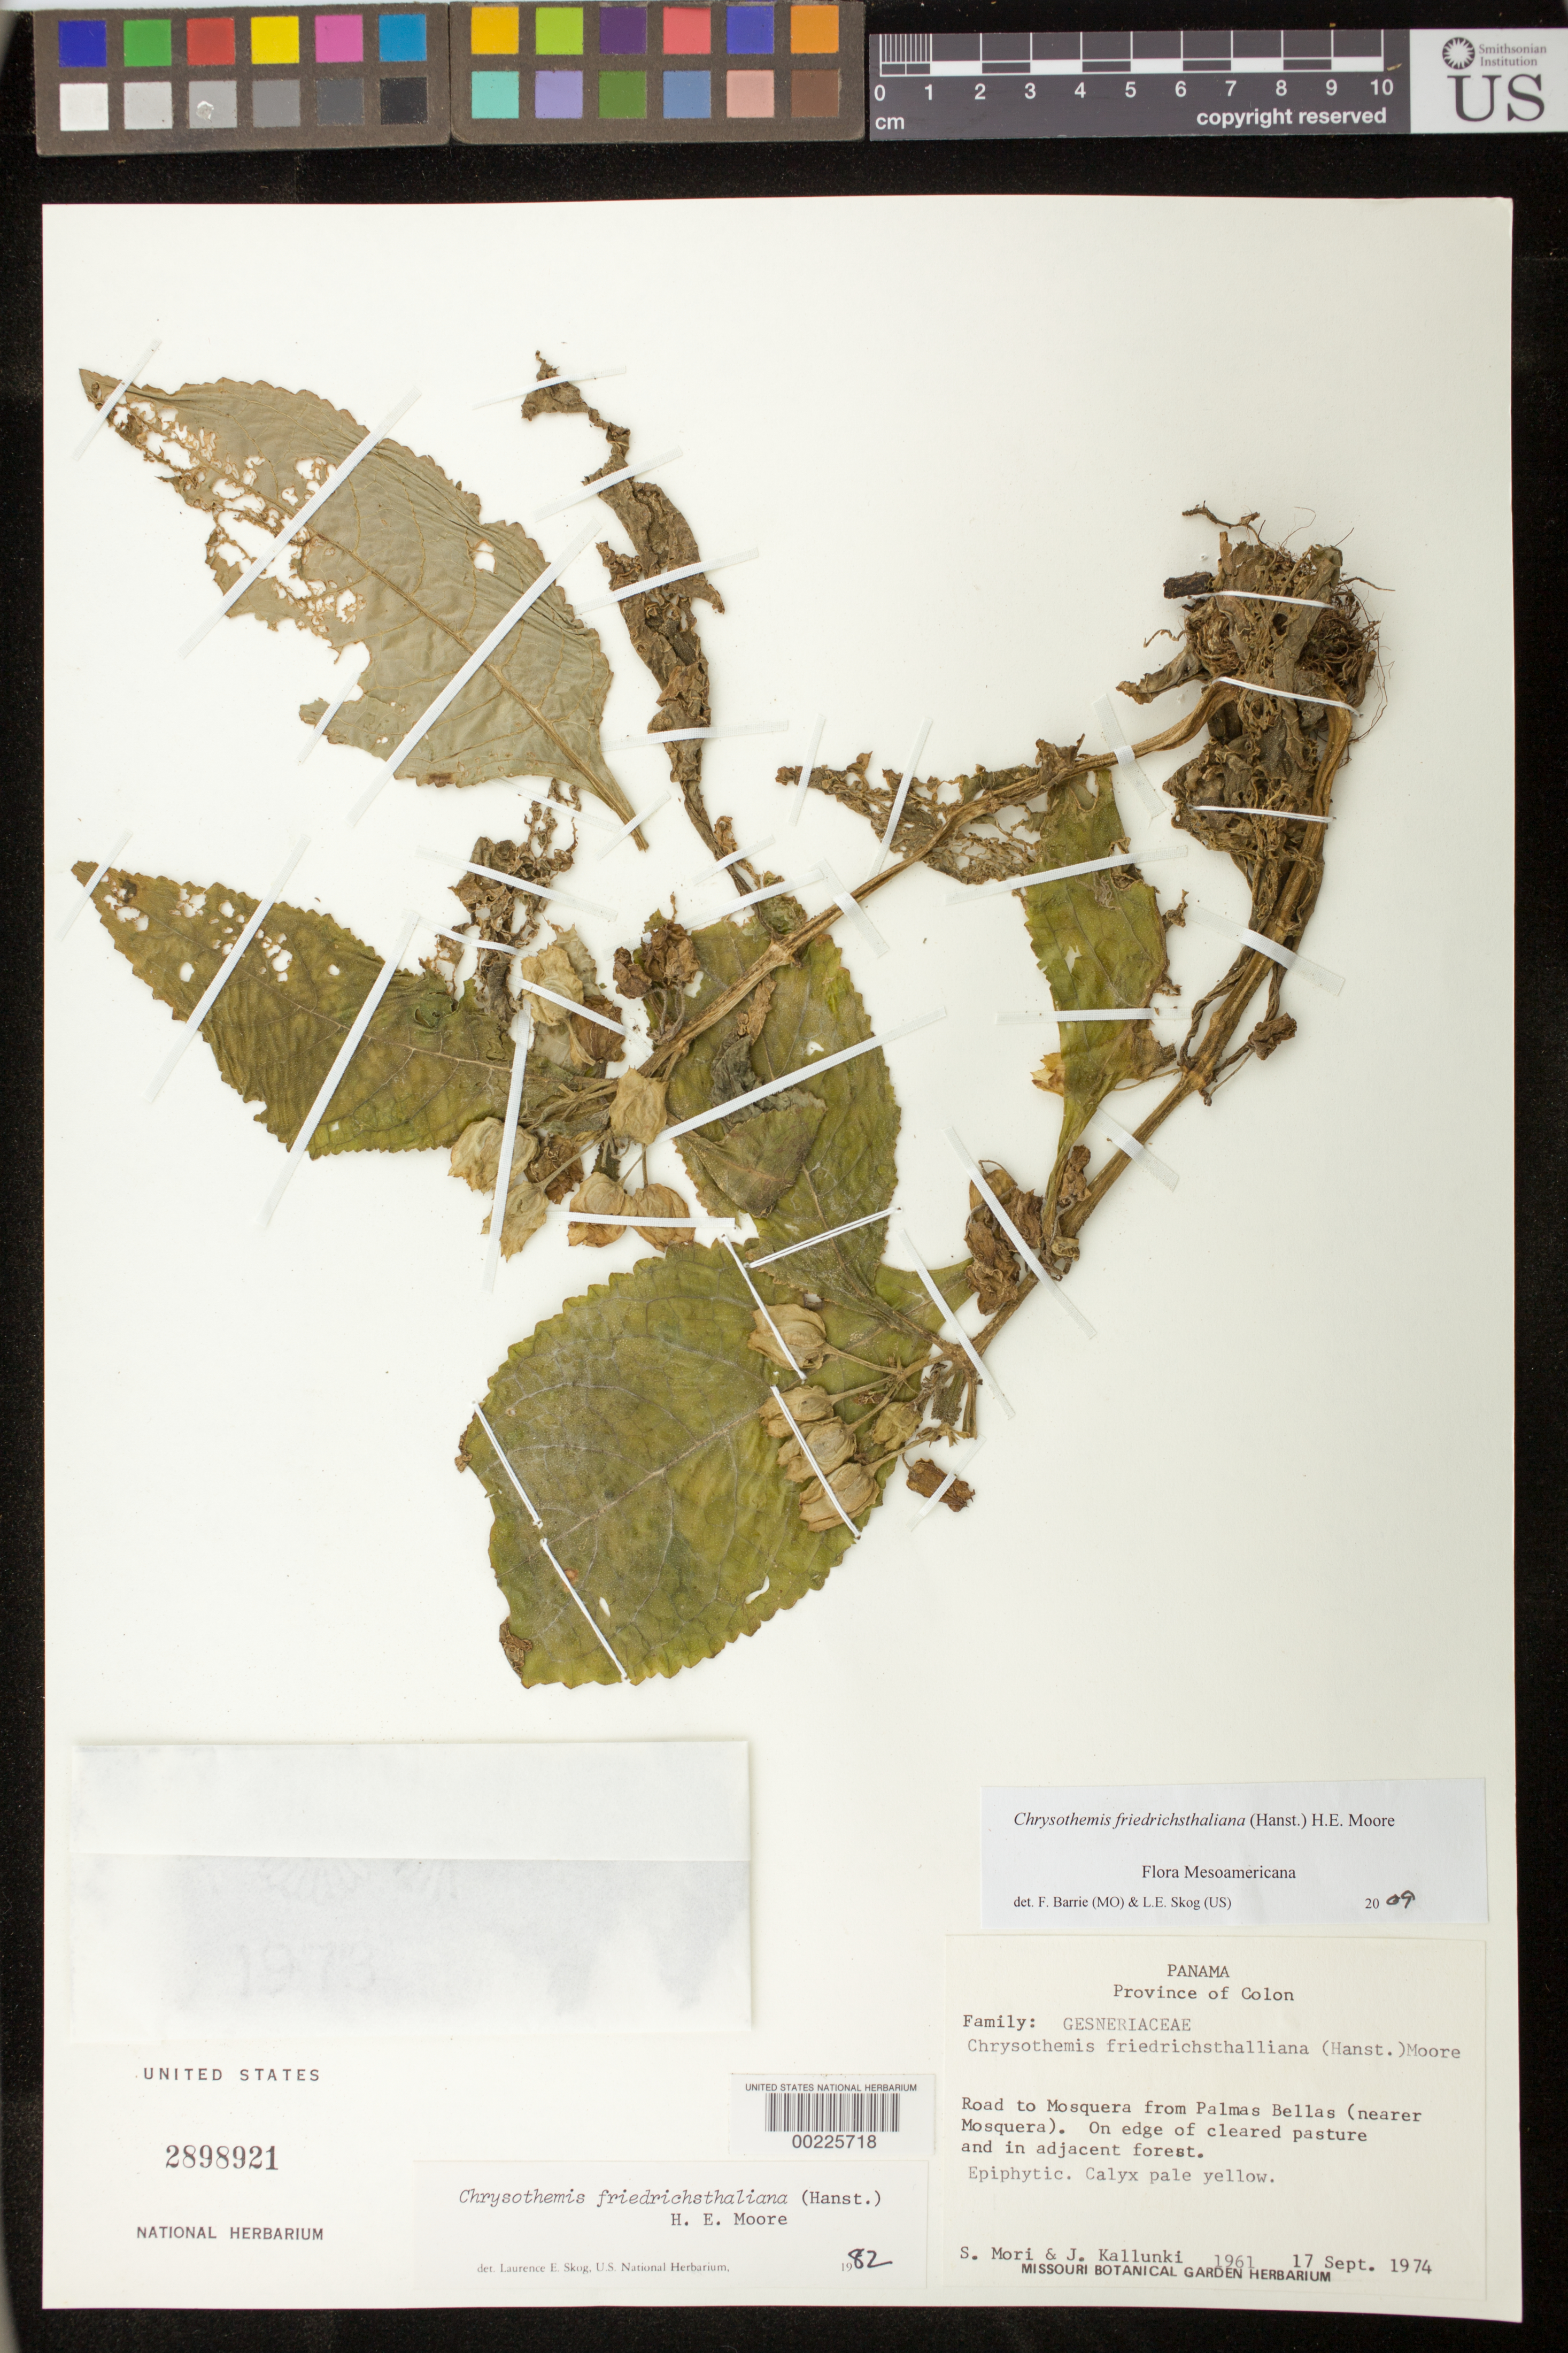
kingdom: Plantae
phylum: Tracheophyta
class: Magnoliopsida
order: Lamiales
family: Gesneriaceae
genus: Chrysothemis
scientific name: Chrysothemis friedrichsthaliana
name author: (Hanst.) H.E. Moore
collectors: S. Mori & J. Kallunki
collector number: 1961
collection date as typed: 17 Sep 1974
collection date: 1974-09-17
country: Panama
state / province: Colón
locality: Road to Mosquera from Palmas Bellas (nearer Mosquera)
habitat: On edge of cleared pasture and in adjacent forest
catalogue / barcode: US 2898921